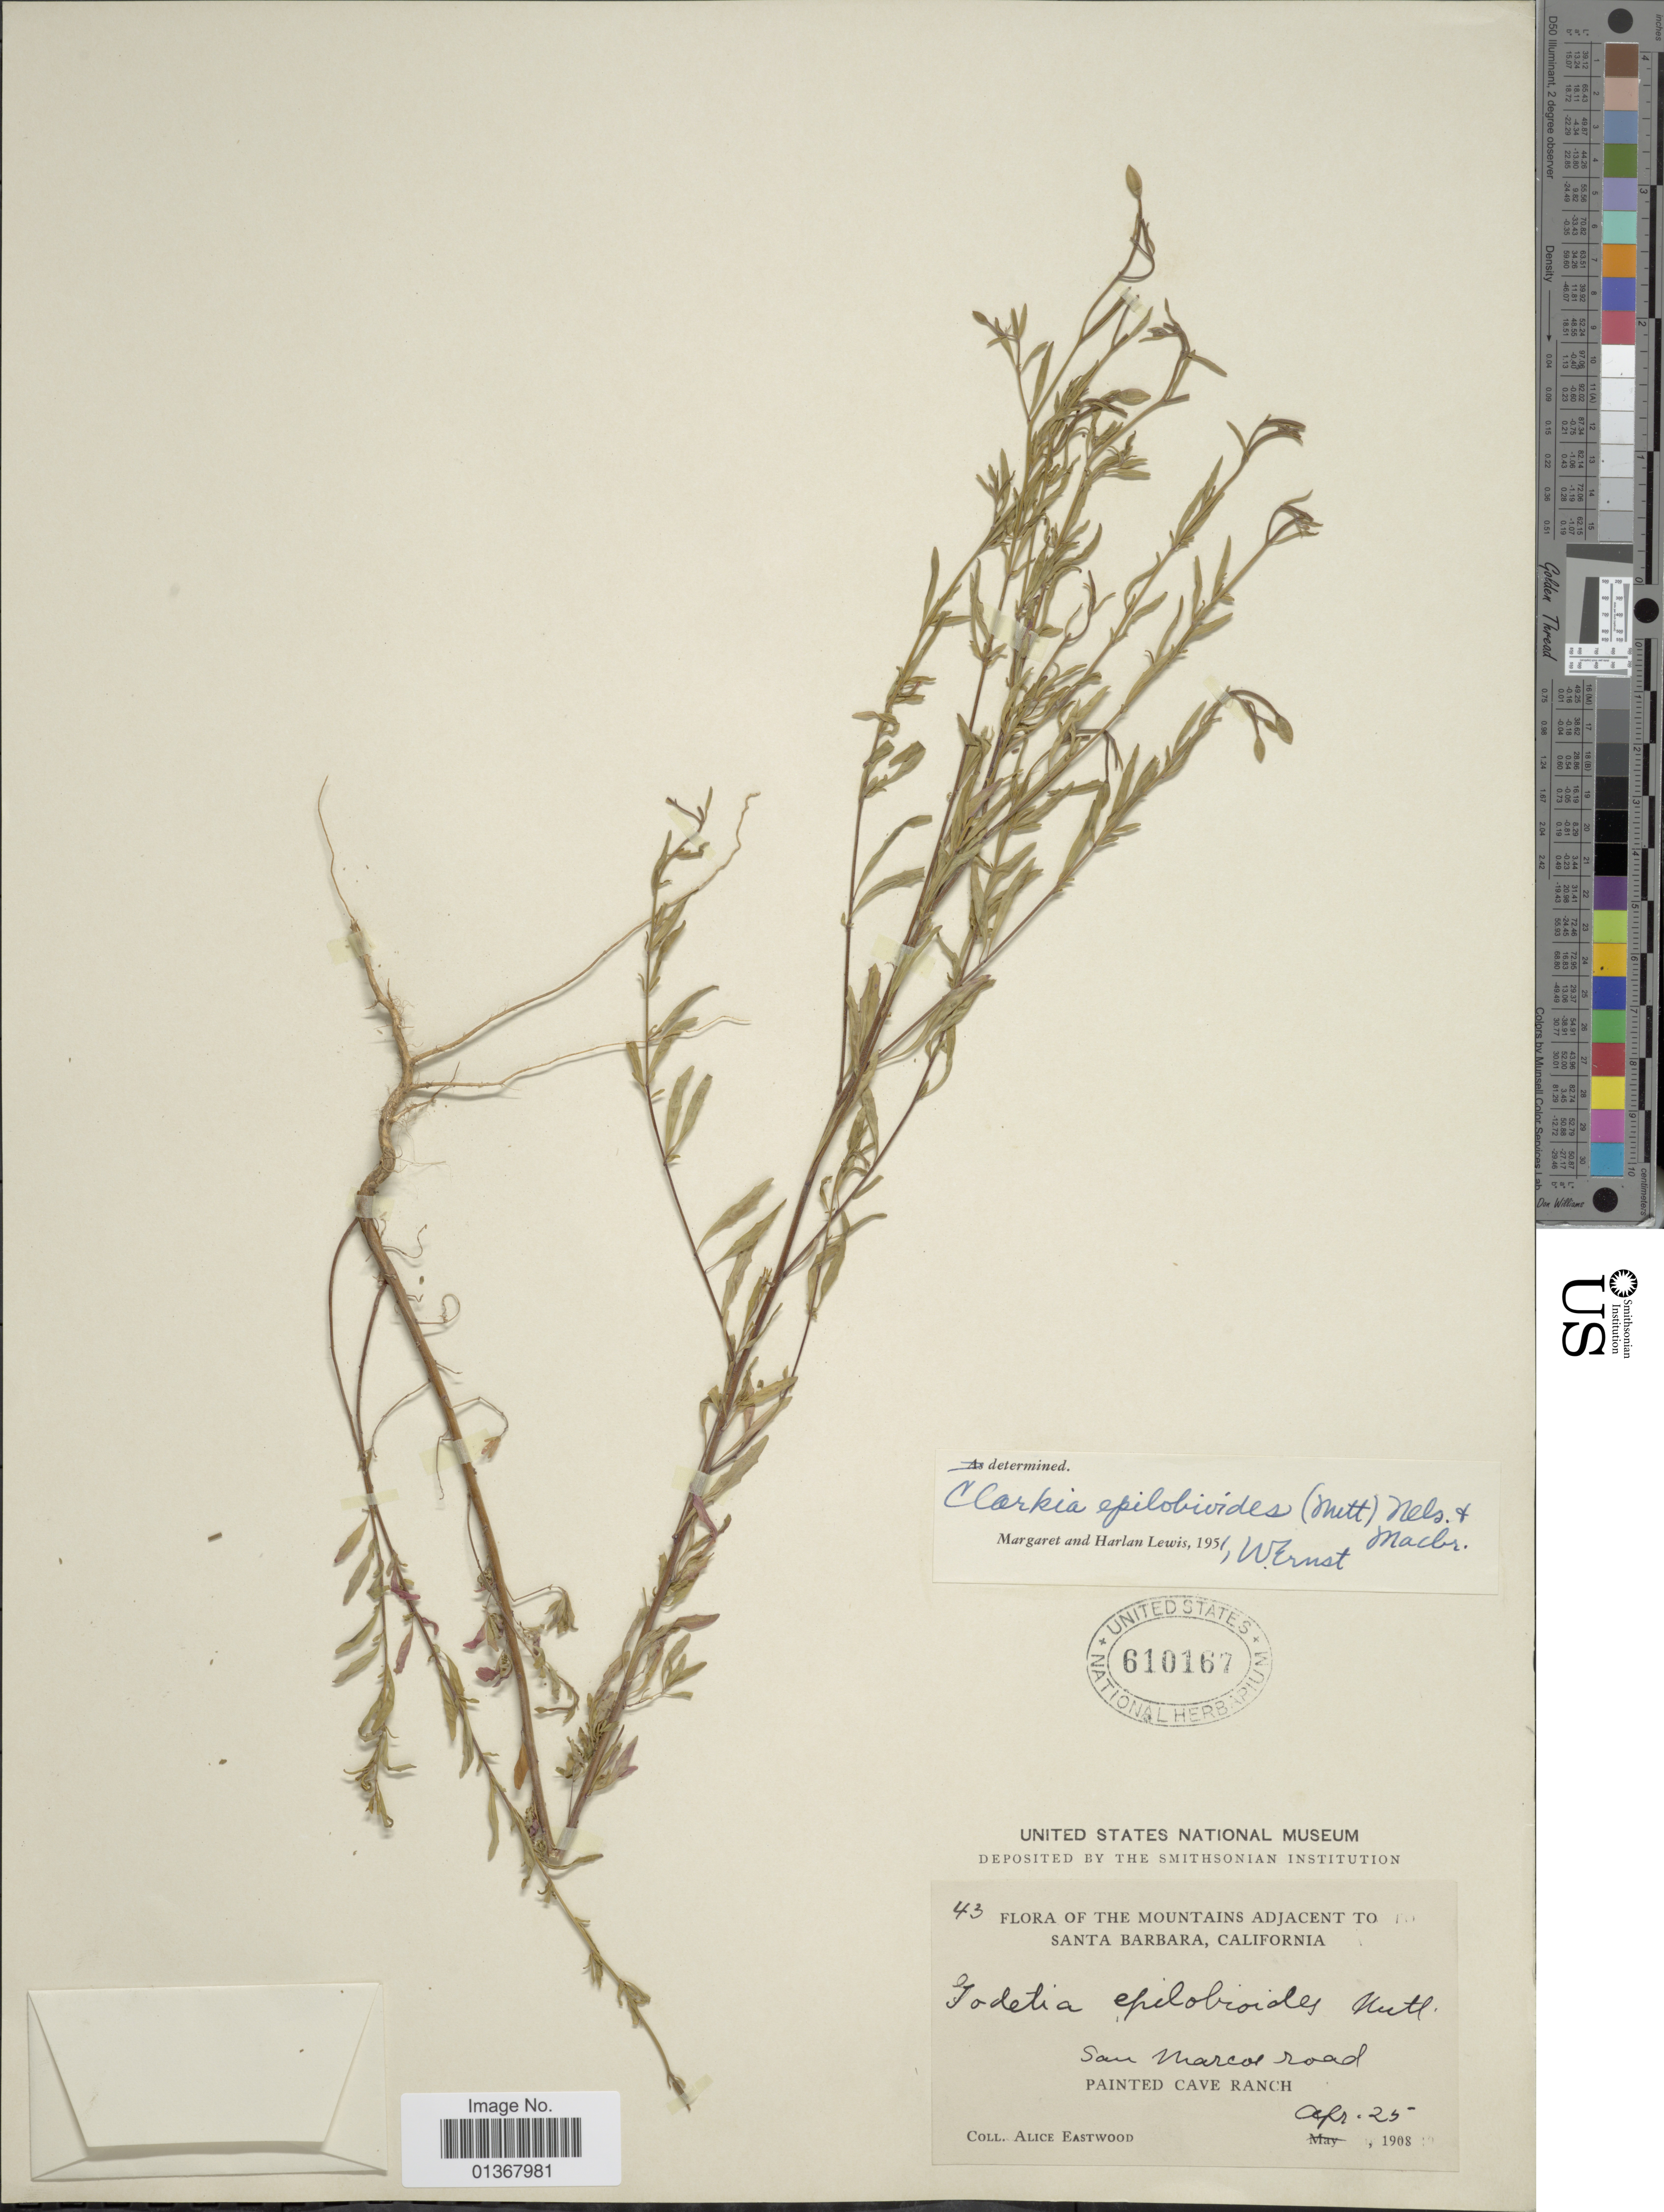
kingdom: Plantae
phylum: Tracheophyta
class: Magnoliopsida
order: Myrtales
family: Onagraceae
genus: Clarkia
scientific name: Clarkia epilobioides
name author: (Nutt. ex Torr. & A. Gray) A. Nelson & J.F. Macbr.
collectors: A. Eastwood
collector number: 43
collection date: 1908-04-25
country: United States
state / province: California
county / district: Santa Barbara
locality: Mountains Adjacent to Santa Barbara, San Marcos road, Painted Cave Ranch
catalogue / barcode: US 610167